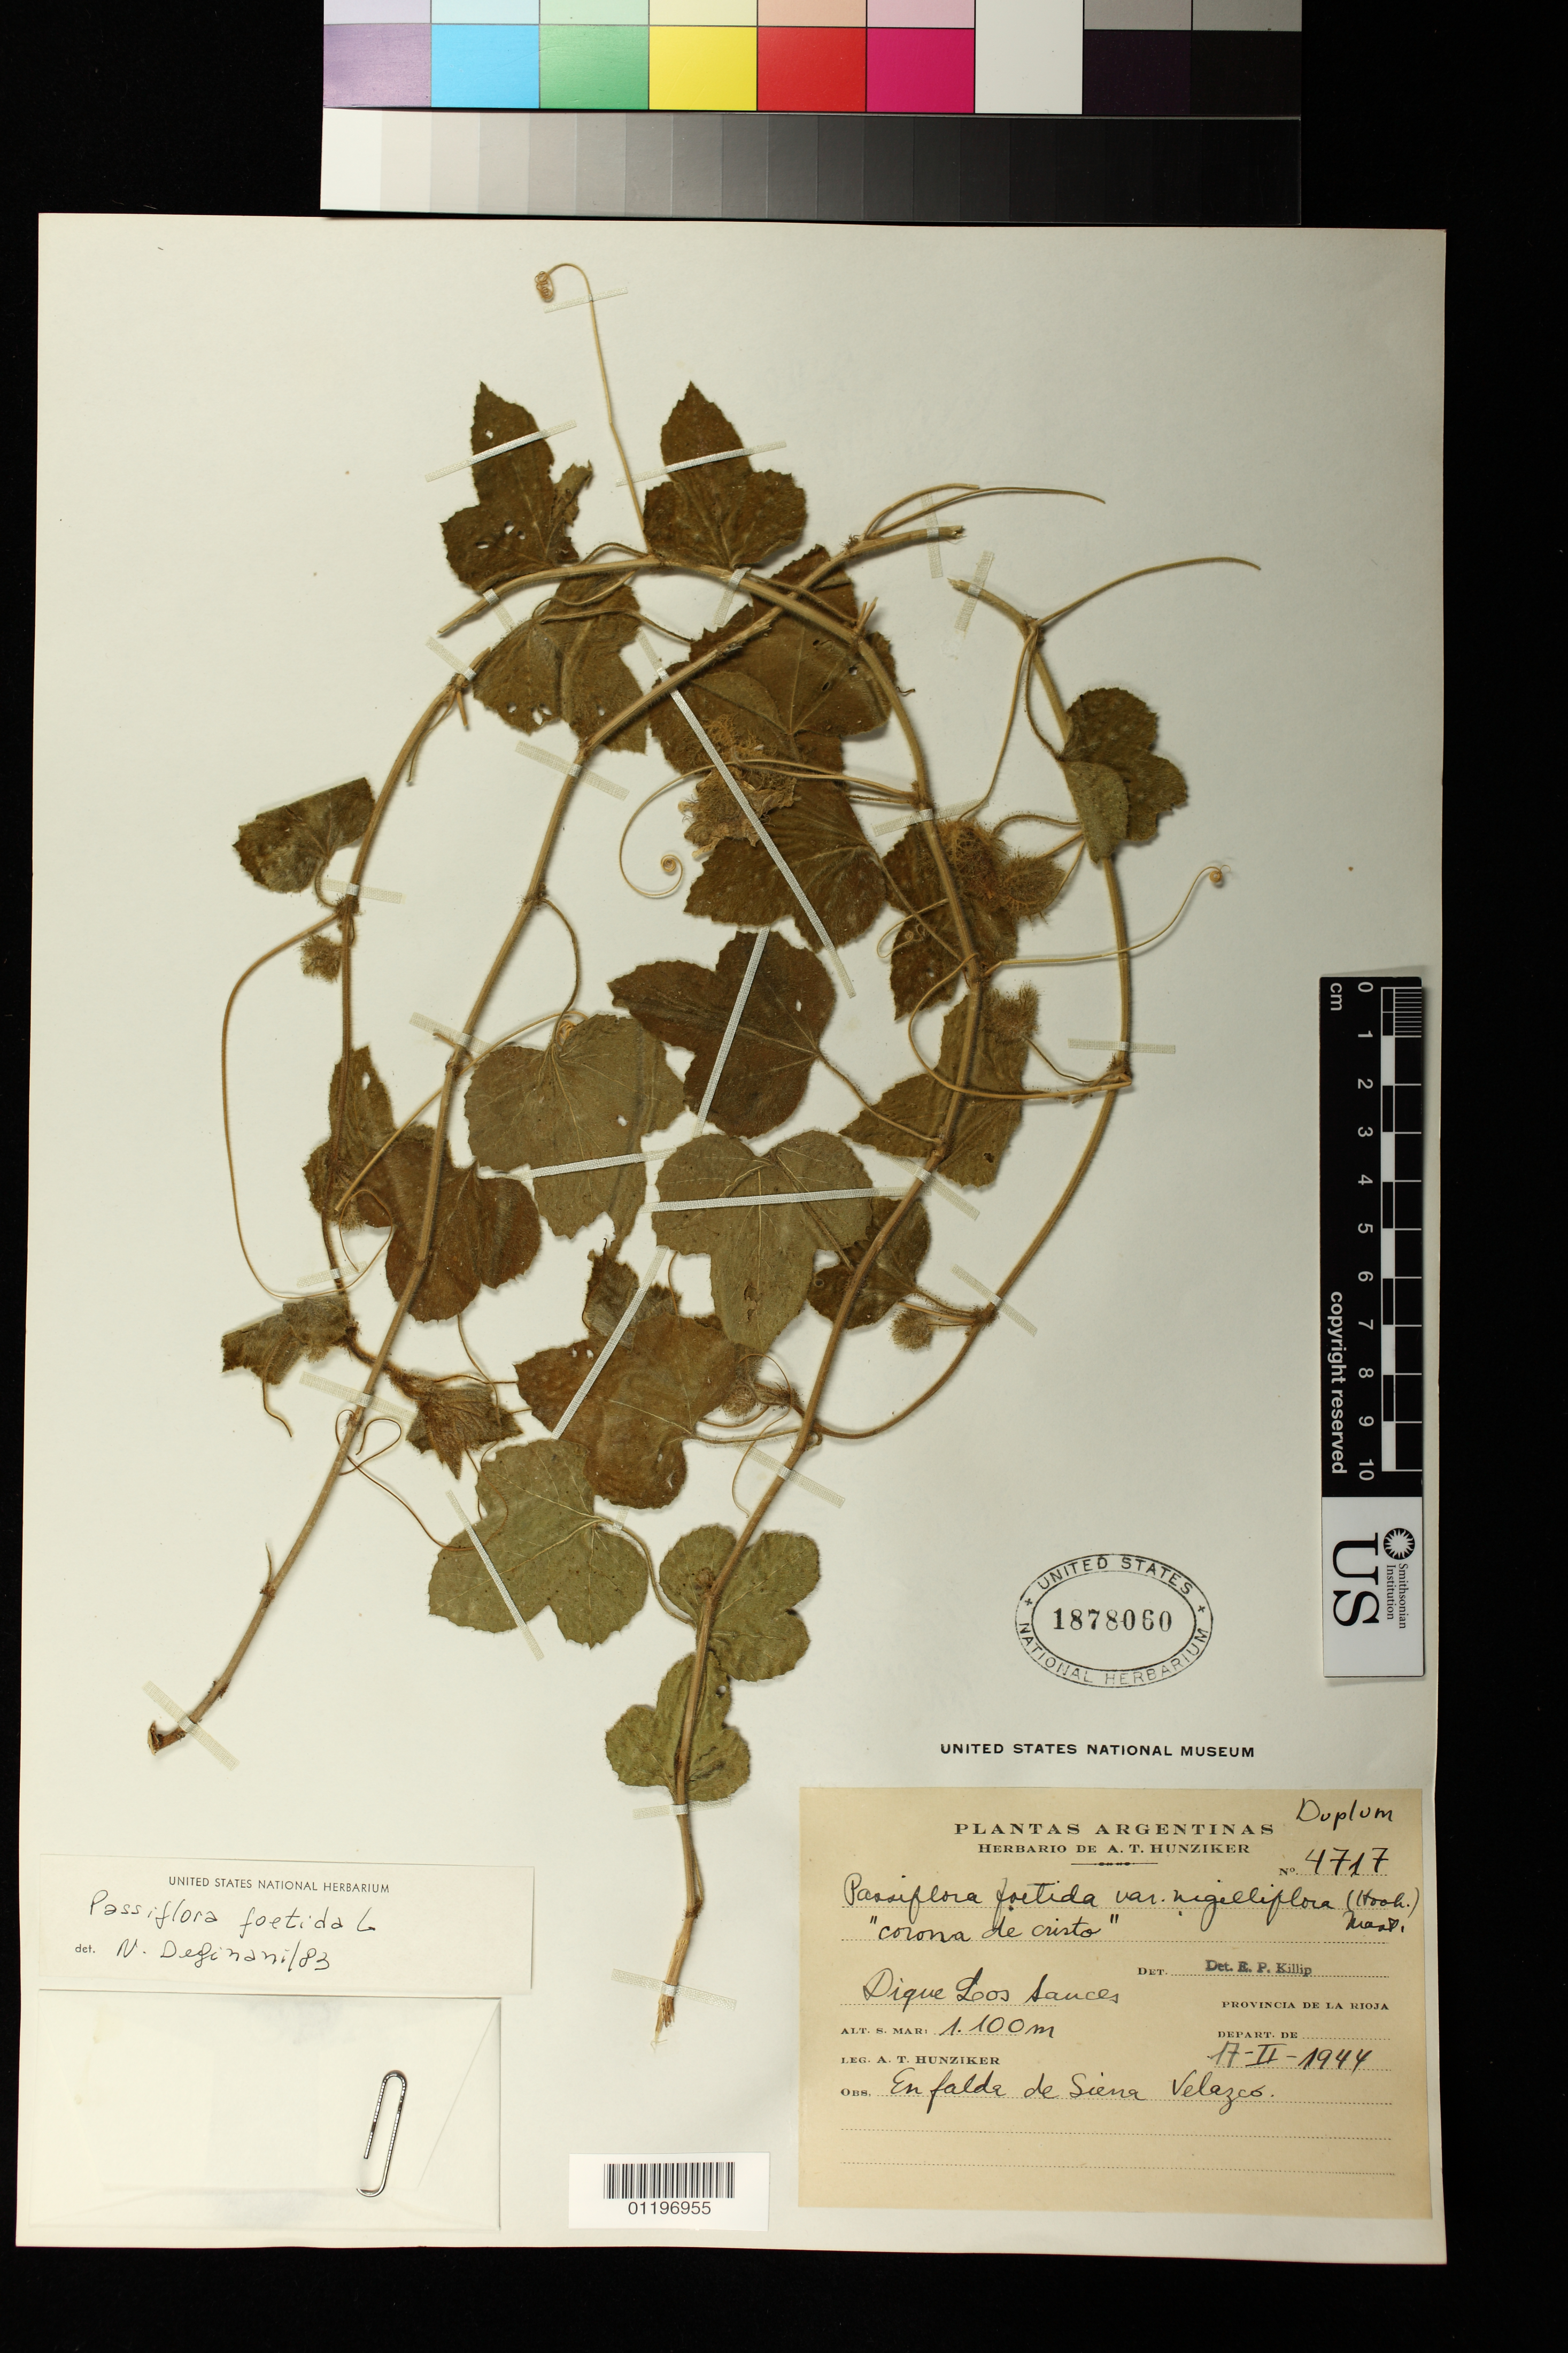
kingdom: Plantae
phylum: Tracheophyta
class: Magnoliopsida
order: Malpighiales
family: Passifloraceae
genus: Passiflora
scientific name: Passiflora foetida var. nigelliflora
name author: (Hook.) Mast.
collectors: A. T. Hunziker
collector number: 4717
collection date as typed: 17 Feb 1944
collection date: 1944-02-17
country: Argentina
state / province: La Rioja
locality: Dique Loos Sauces. En falda de Sierra Velazco.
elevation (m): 1100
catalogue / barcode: US 1878060